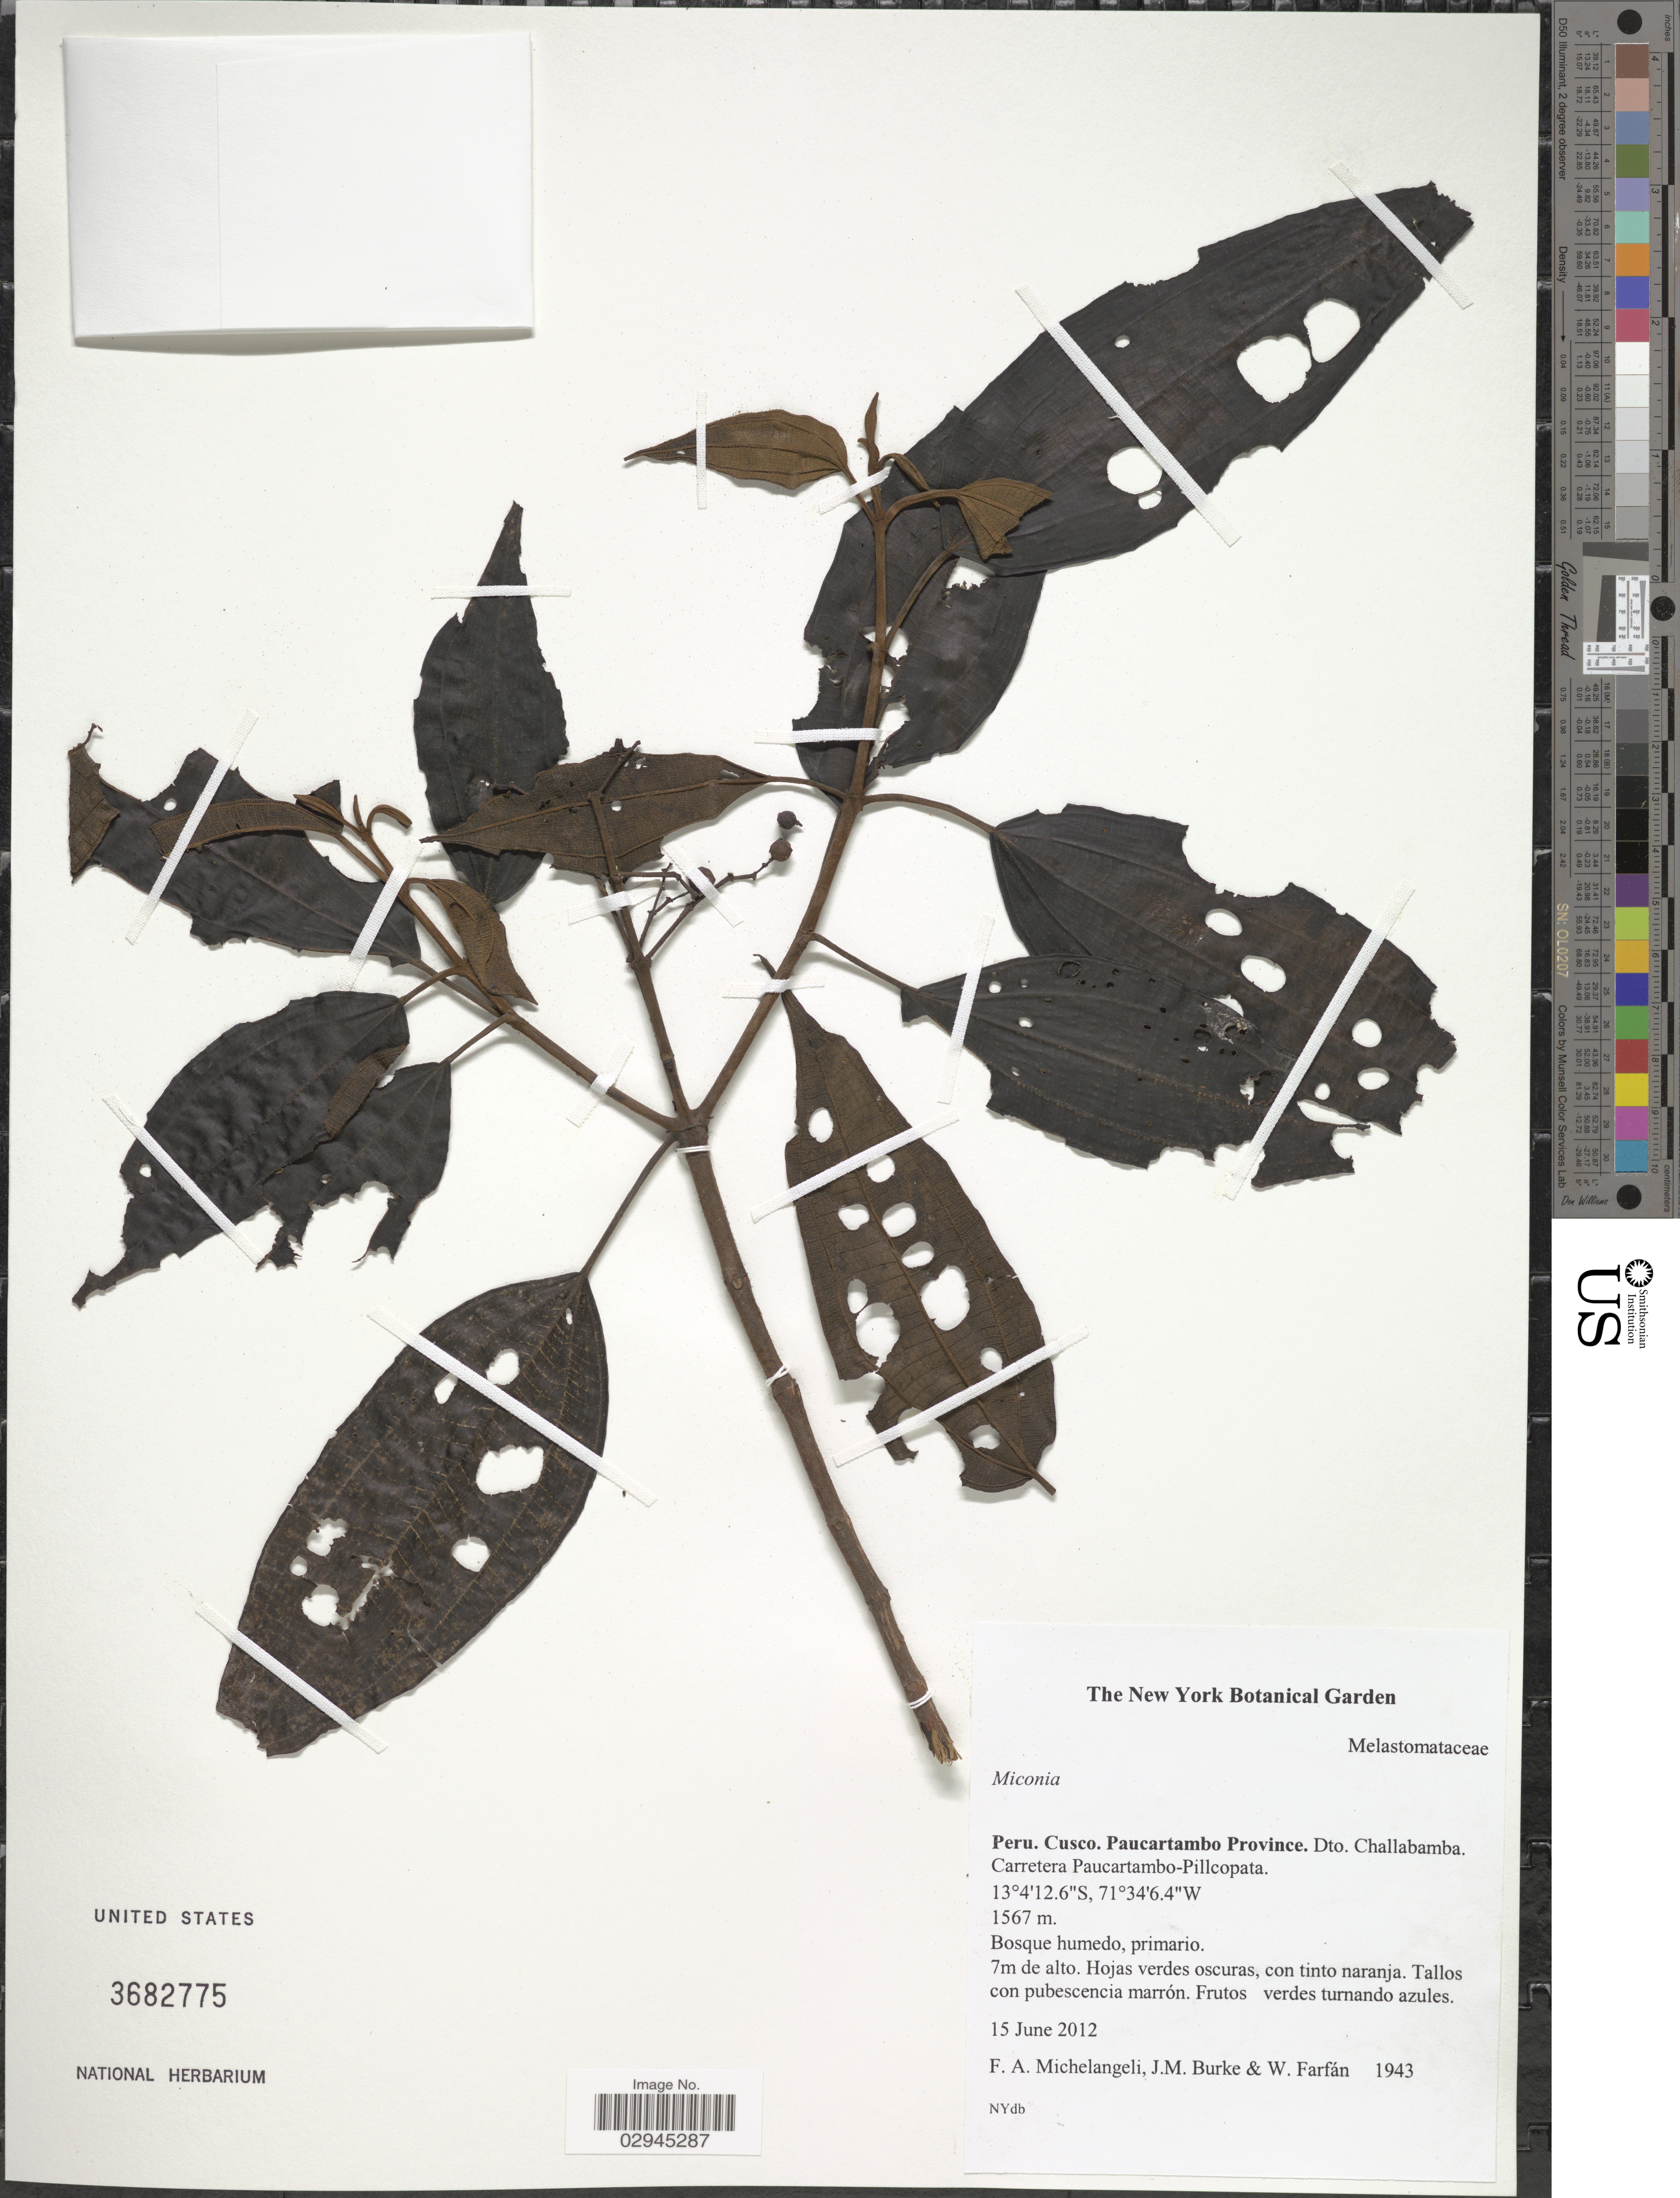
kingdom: Plantae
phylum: Tracheophyta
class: Magnoliopsida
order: Myrtales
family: Melastomataceae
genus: Miconia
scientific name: Miconia sp.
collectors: F. A. Michelangeli, Jac. M. Burke & W. Farfán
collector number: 1943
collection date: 2012-06-15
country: Peru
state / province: Cusco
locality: Puacartambo Province. Dto. Challabamba. Carretera Paucartambo-Pillcopata.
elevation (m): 1567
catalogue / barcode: US 3682775